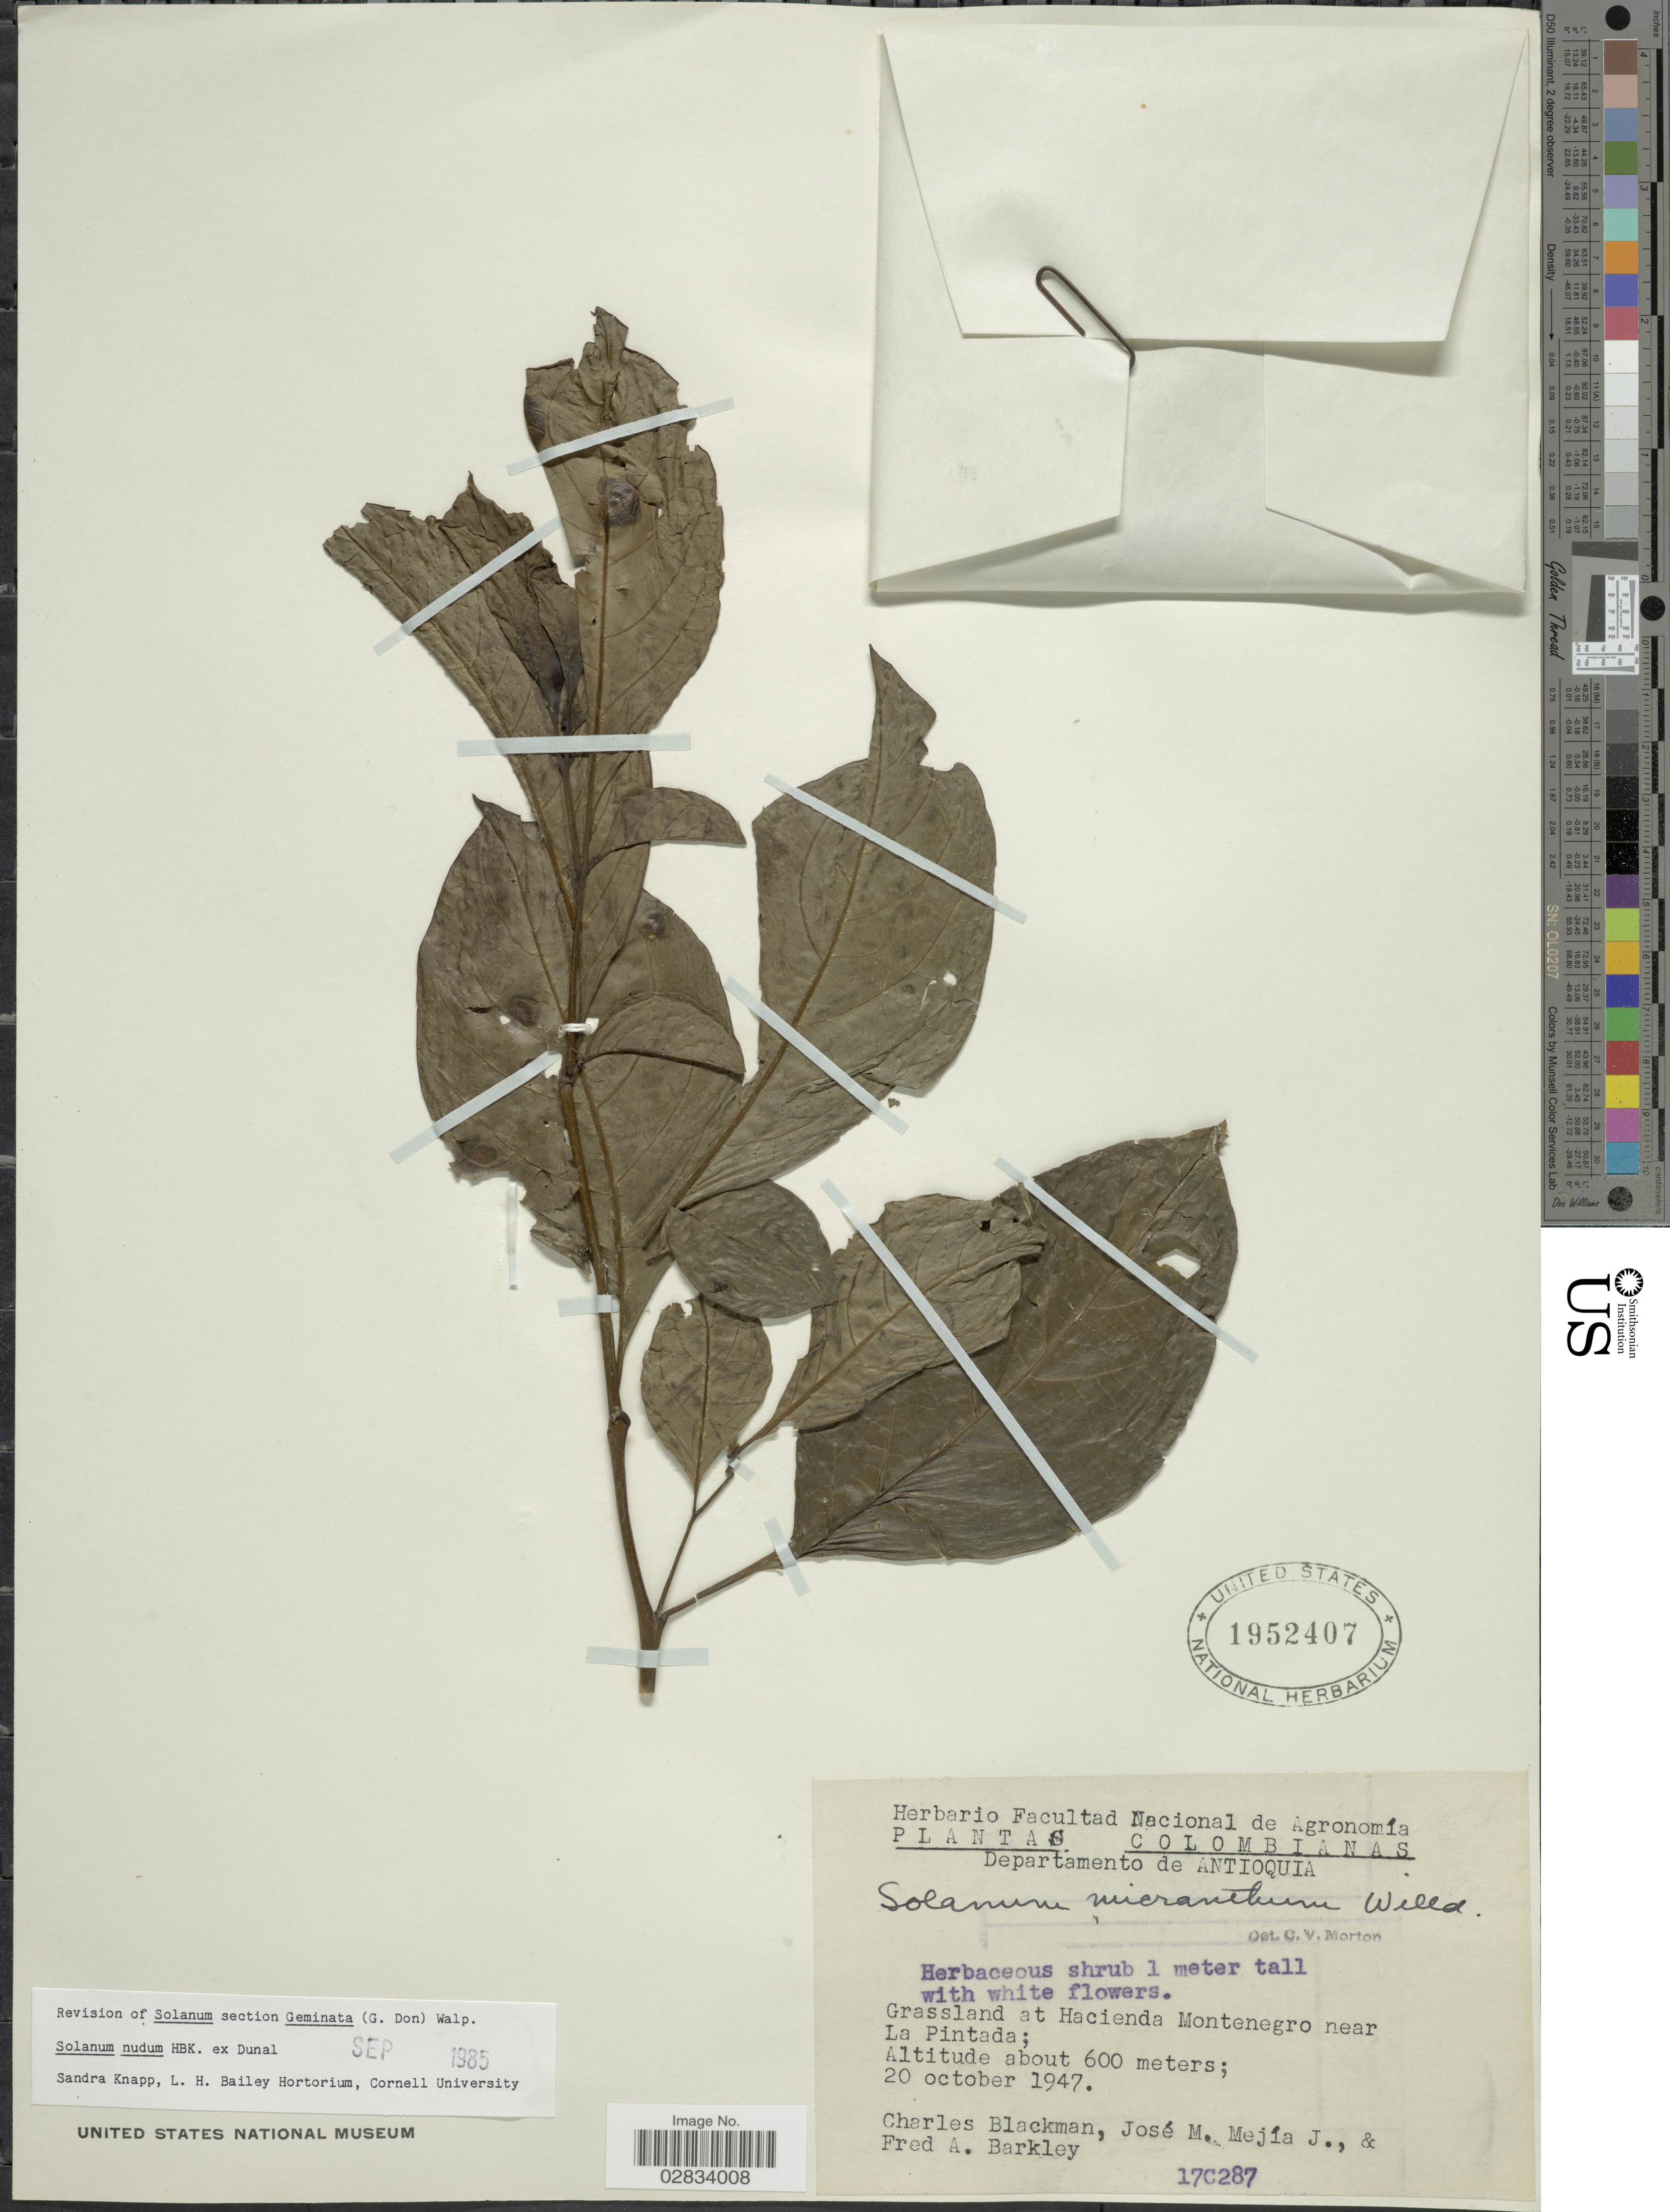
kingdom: Plantae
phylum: Tracheophyta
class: Magnoliopsida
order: Solanales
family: Solanaceae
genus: Solanum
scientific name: Solanum nudum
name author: Dunal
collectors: C. Blackman, J. M. Mejia Jaramillo & F. A. Barkley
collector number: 17C287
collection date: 1947-10-20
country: Colombia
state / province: Antioquia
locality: Departamento de Antioquia, Grassland at Hacienda Montenegro near La Pintada.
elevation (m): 600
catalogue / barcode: US 1952407